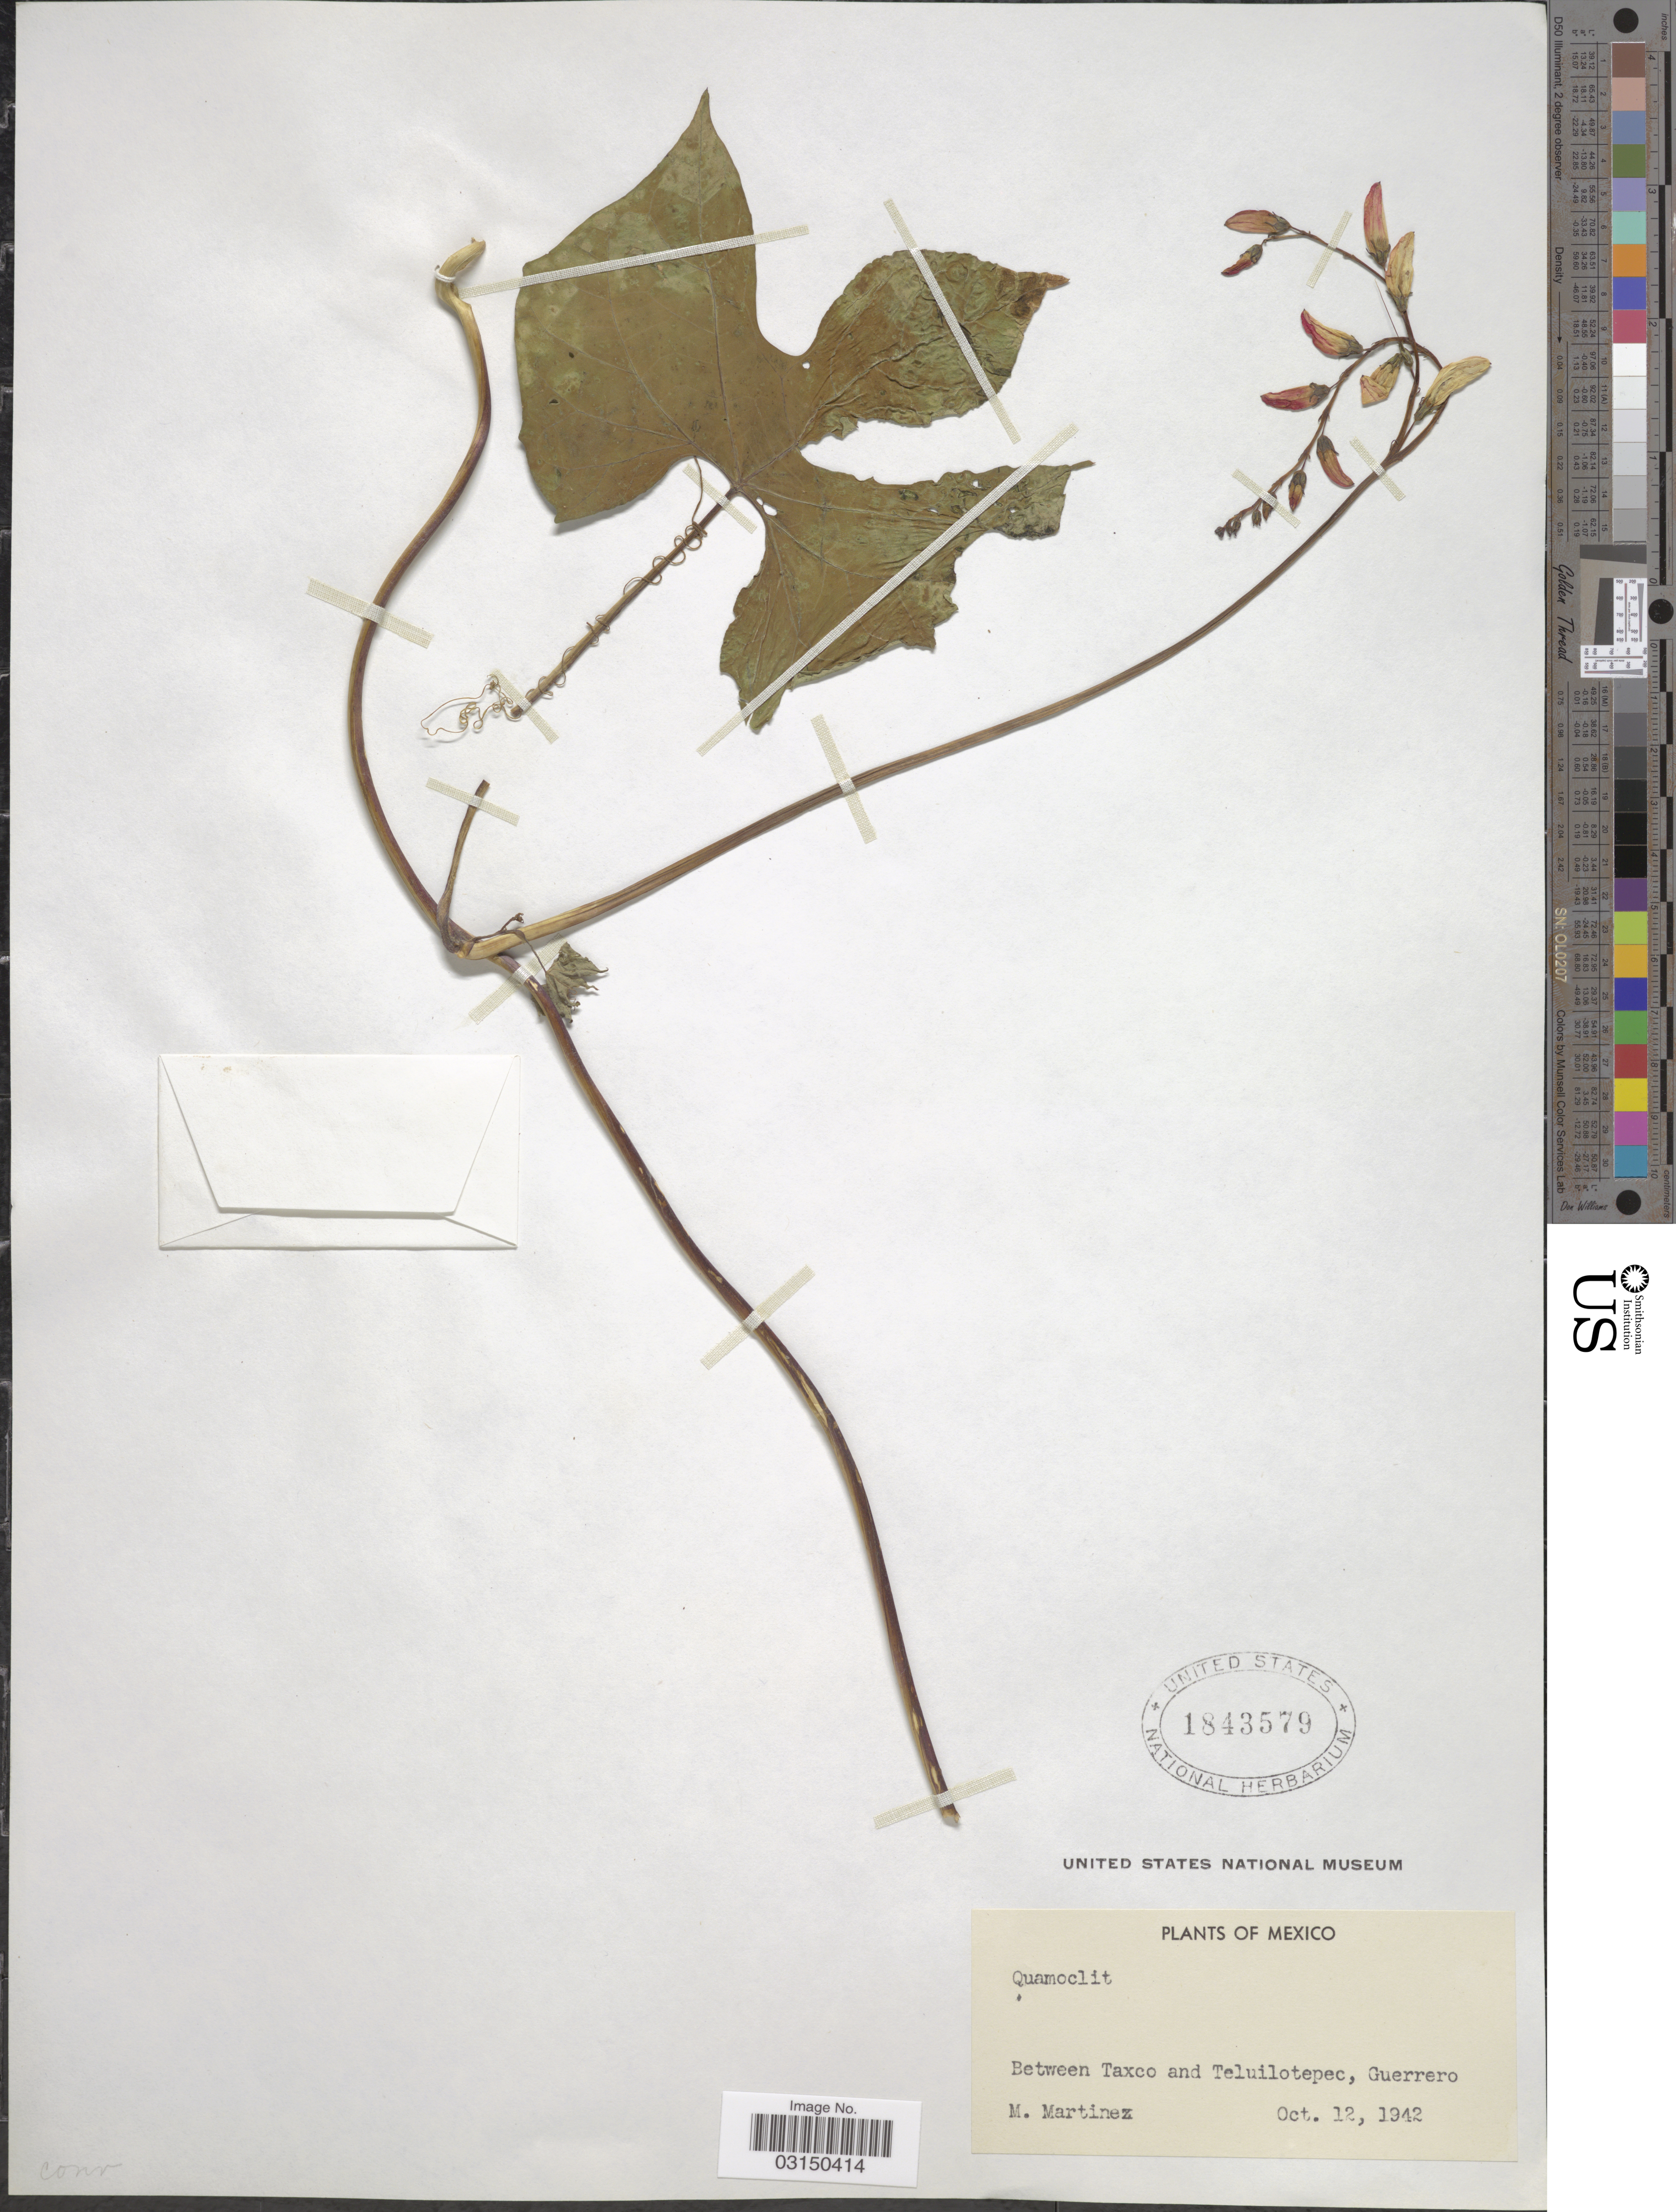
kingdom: Plantae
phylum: Tracheophyta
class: Magnoliopsida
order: Solanales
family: Convolvulaceae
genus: Ipomoea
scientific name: Ipomoea lobata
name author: (Cerv.) Thell.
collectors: M. Martínez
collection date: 1942-10-12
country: Mexico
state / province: Guerrero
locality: Between Taxco and Teluilotepec, Guerrero.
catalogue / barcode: US 1843579